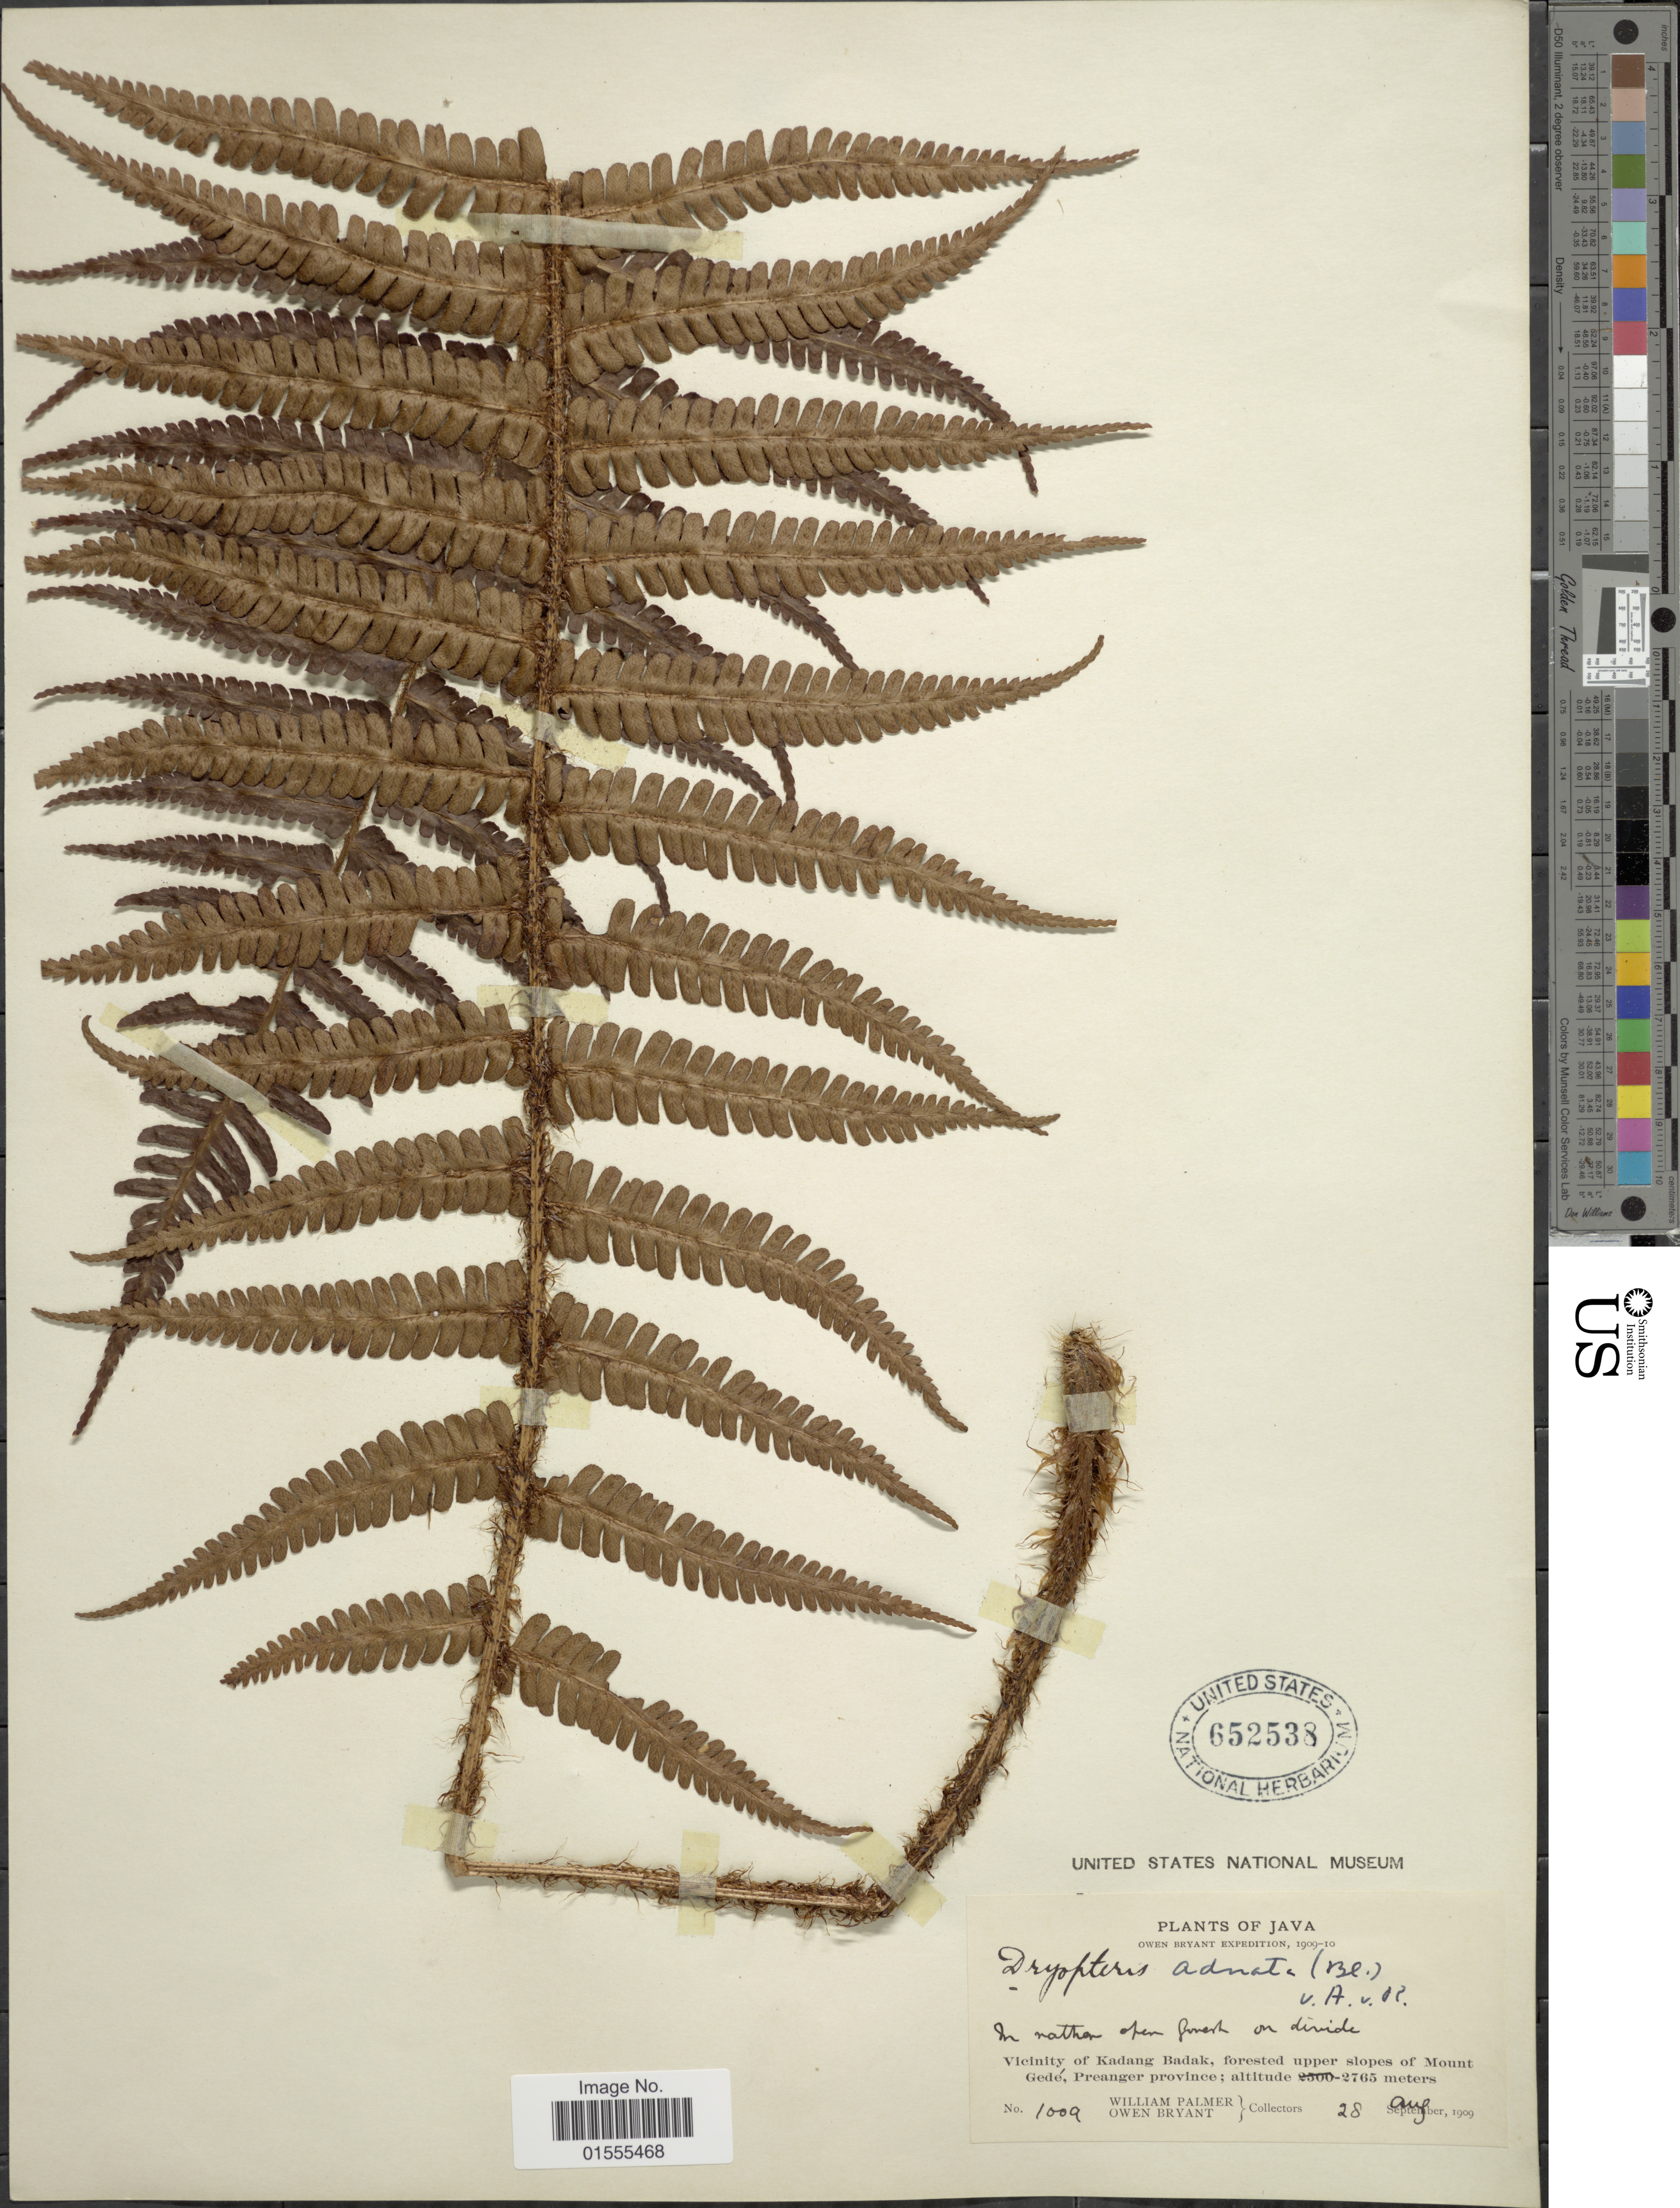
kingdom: Plantae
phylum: Tracheophyta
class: Polypodiopsida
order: Polypodiales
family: Dryopteridaceae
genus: Dryopteris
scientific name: Dryopteris wallichiana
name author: (Spreng.) Hyl.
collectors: W. Palmer & O. Bryant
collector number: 100a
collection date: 1909-08-28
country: Indonesia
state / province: Java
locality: Vicinity of Kadang Badak, forested upper slopes of Mount Gedé, Preanger province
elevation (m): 2765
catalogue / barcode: US 652538